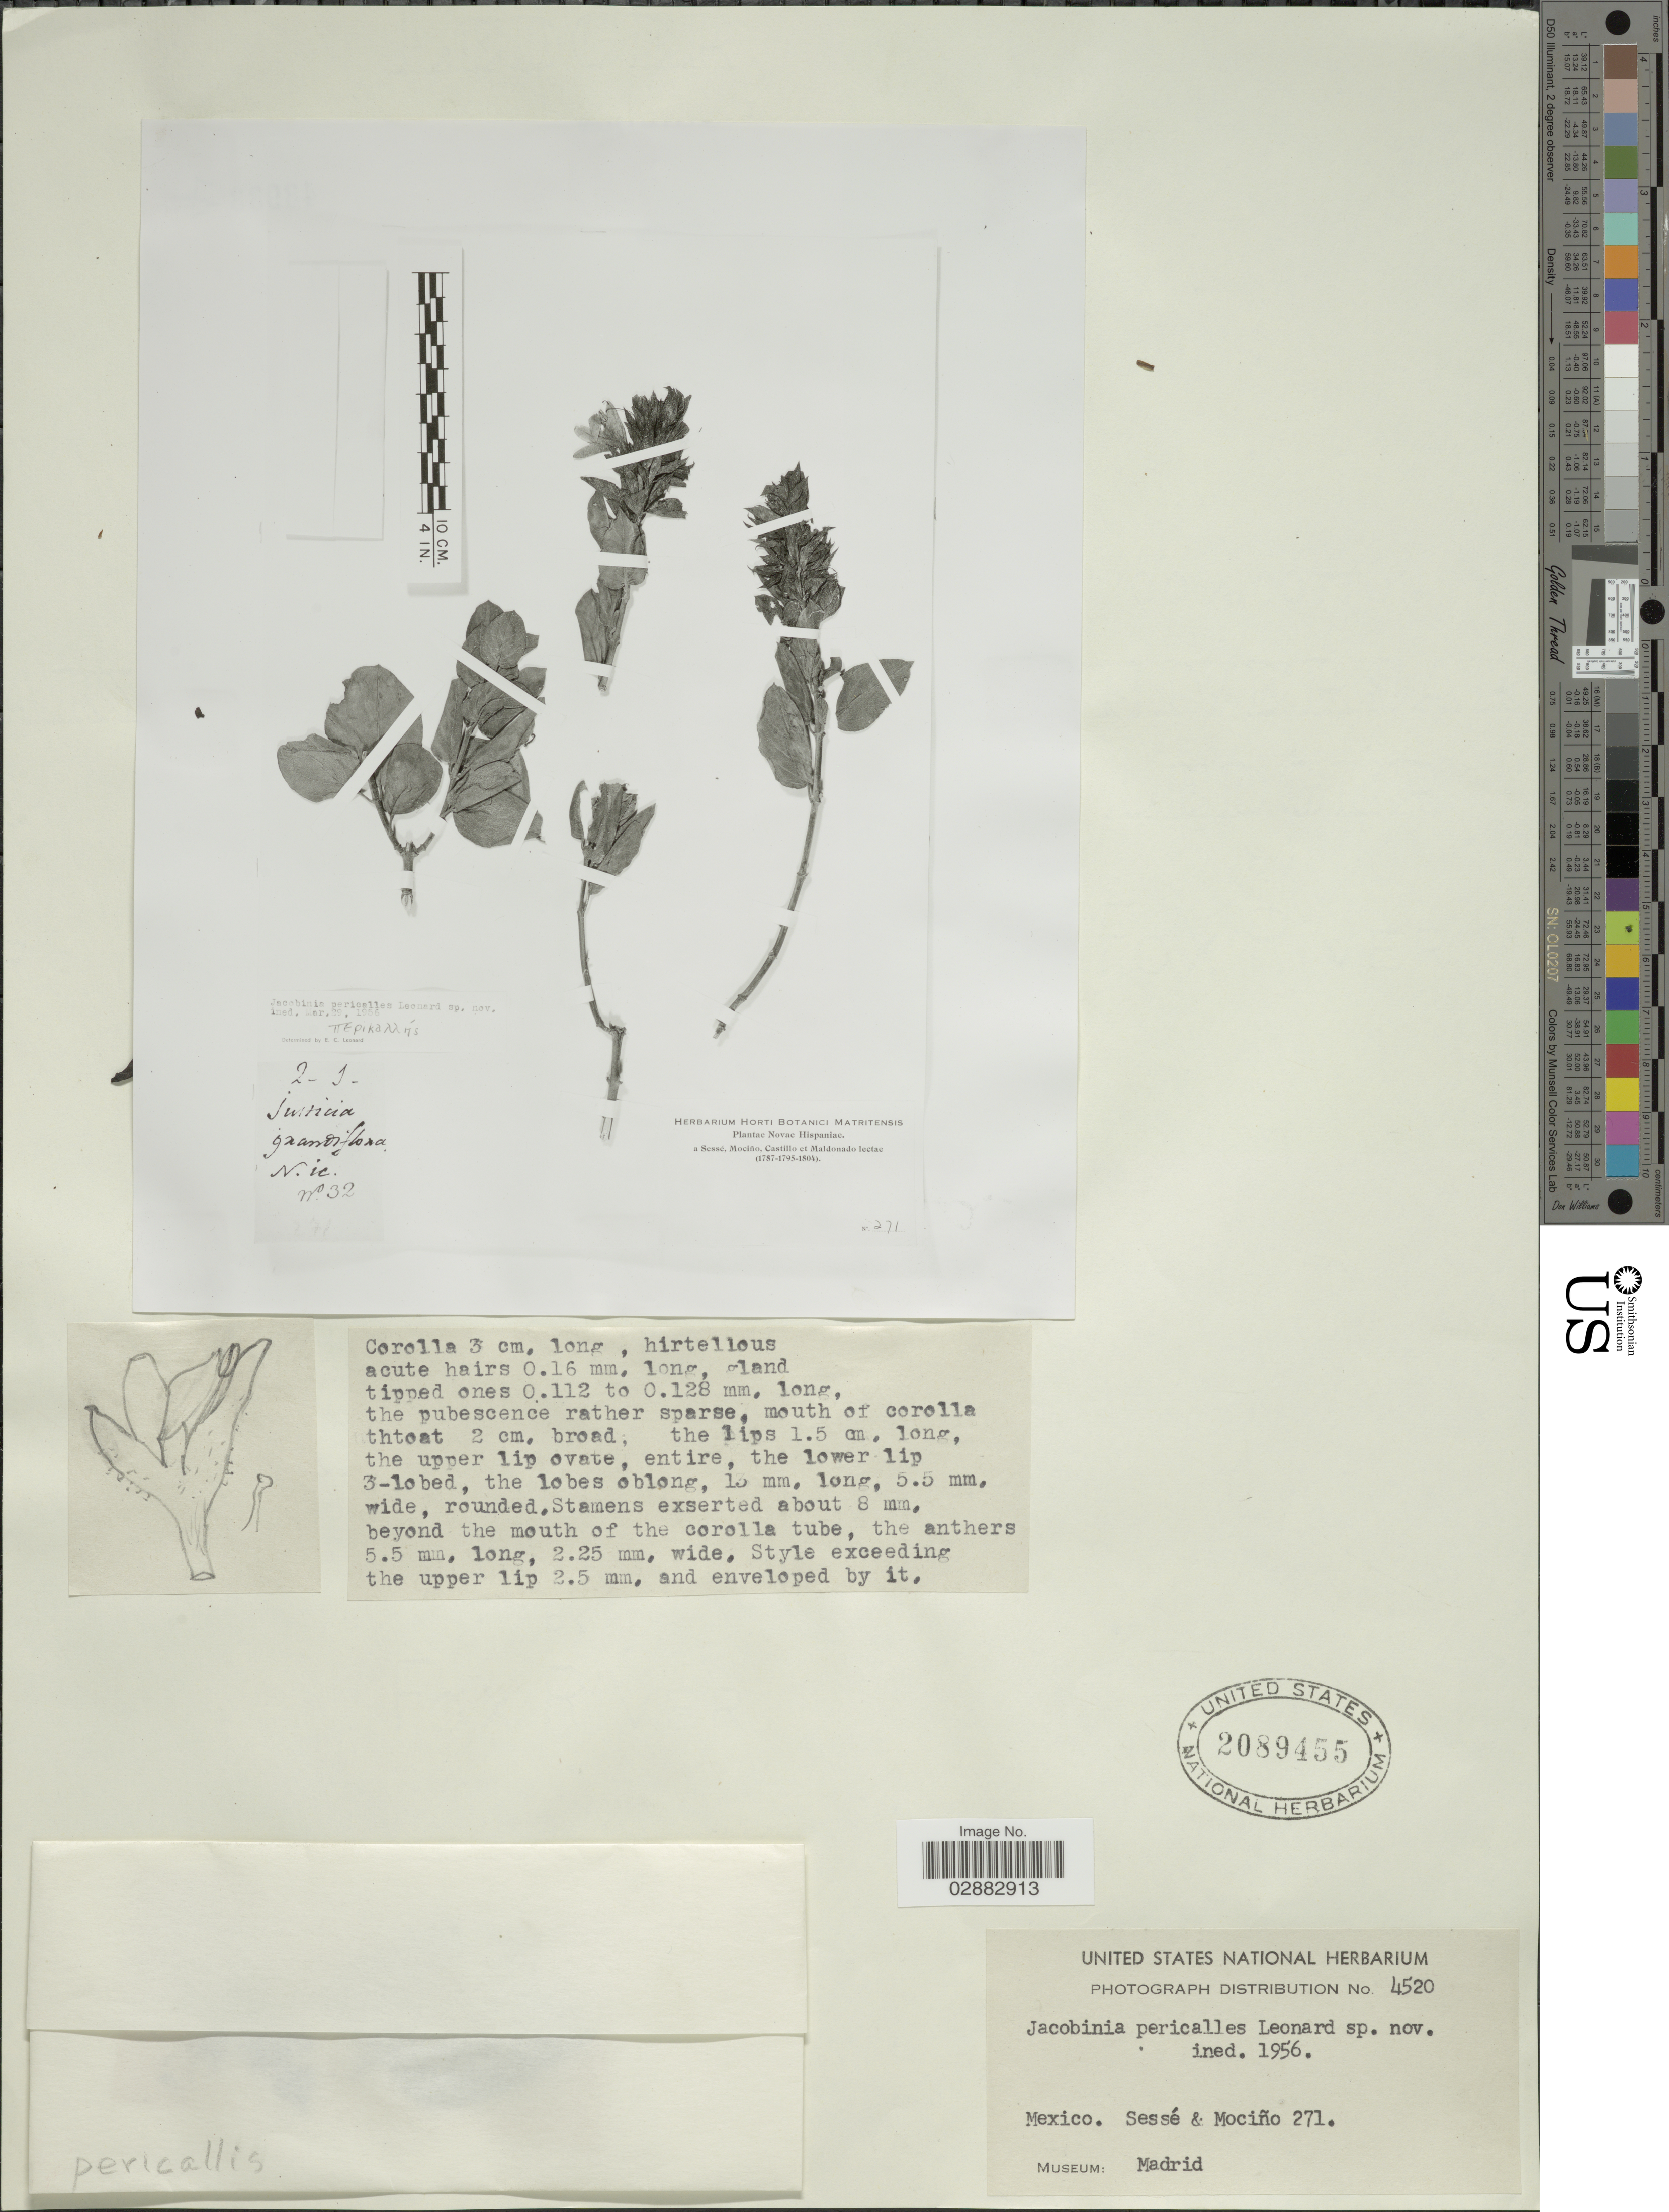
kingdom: Plantae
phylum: Tracheophyta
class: Magnoliopsida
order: Lamiales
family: Acanthaceae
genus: Hoverdenia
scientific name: Hoverdenia speciosa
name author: Nees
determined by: Daniel, Thomas F.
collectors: Sessé, --, Mociño, Castillo, -- & Maldonado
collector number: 271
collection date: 1787/1804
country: Mexico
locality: Novae Hispaniae.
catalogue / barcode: US 2089455